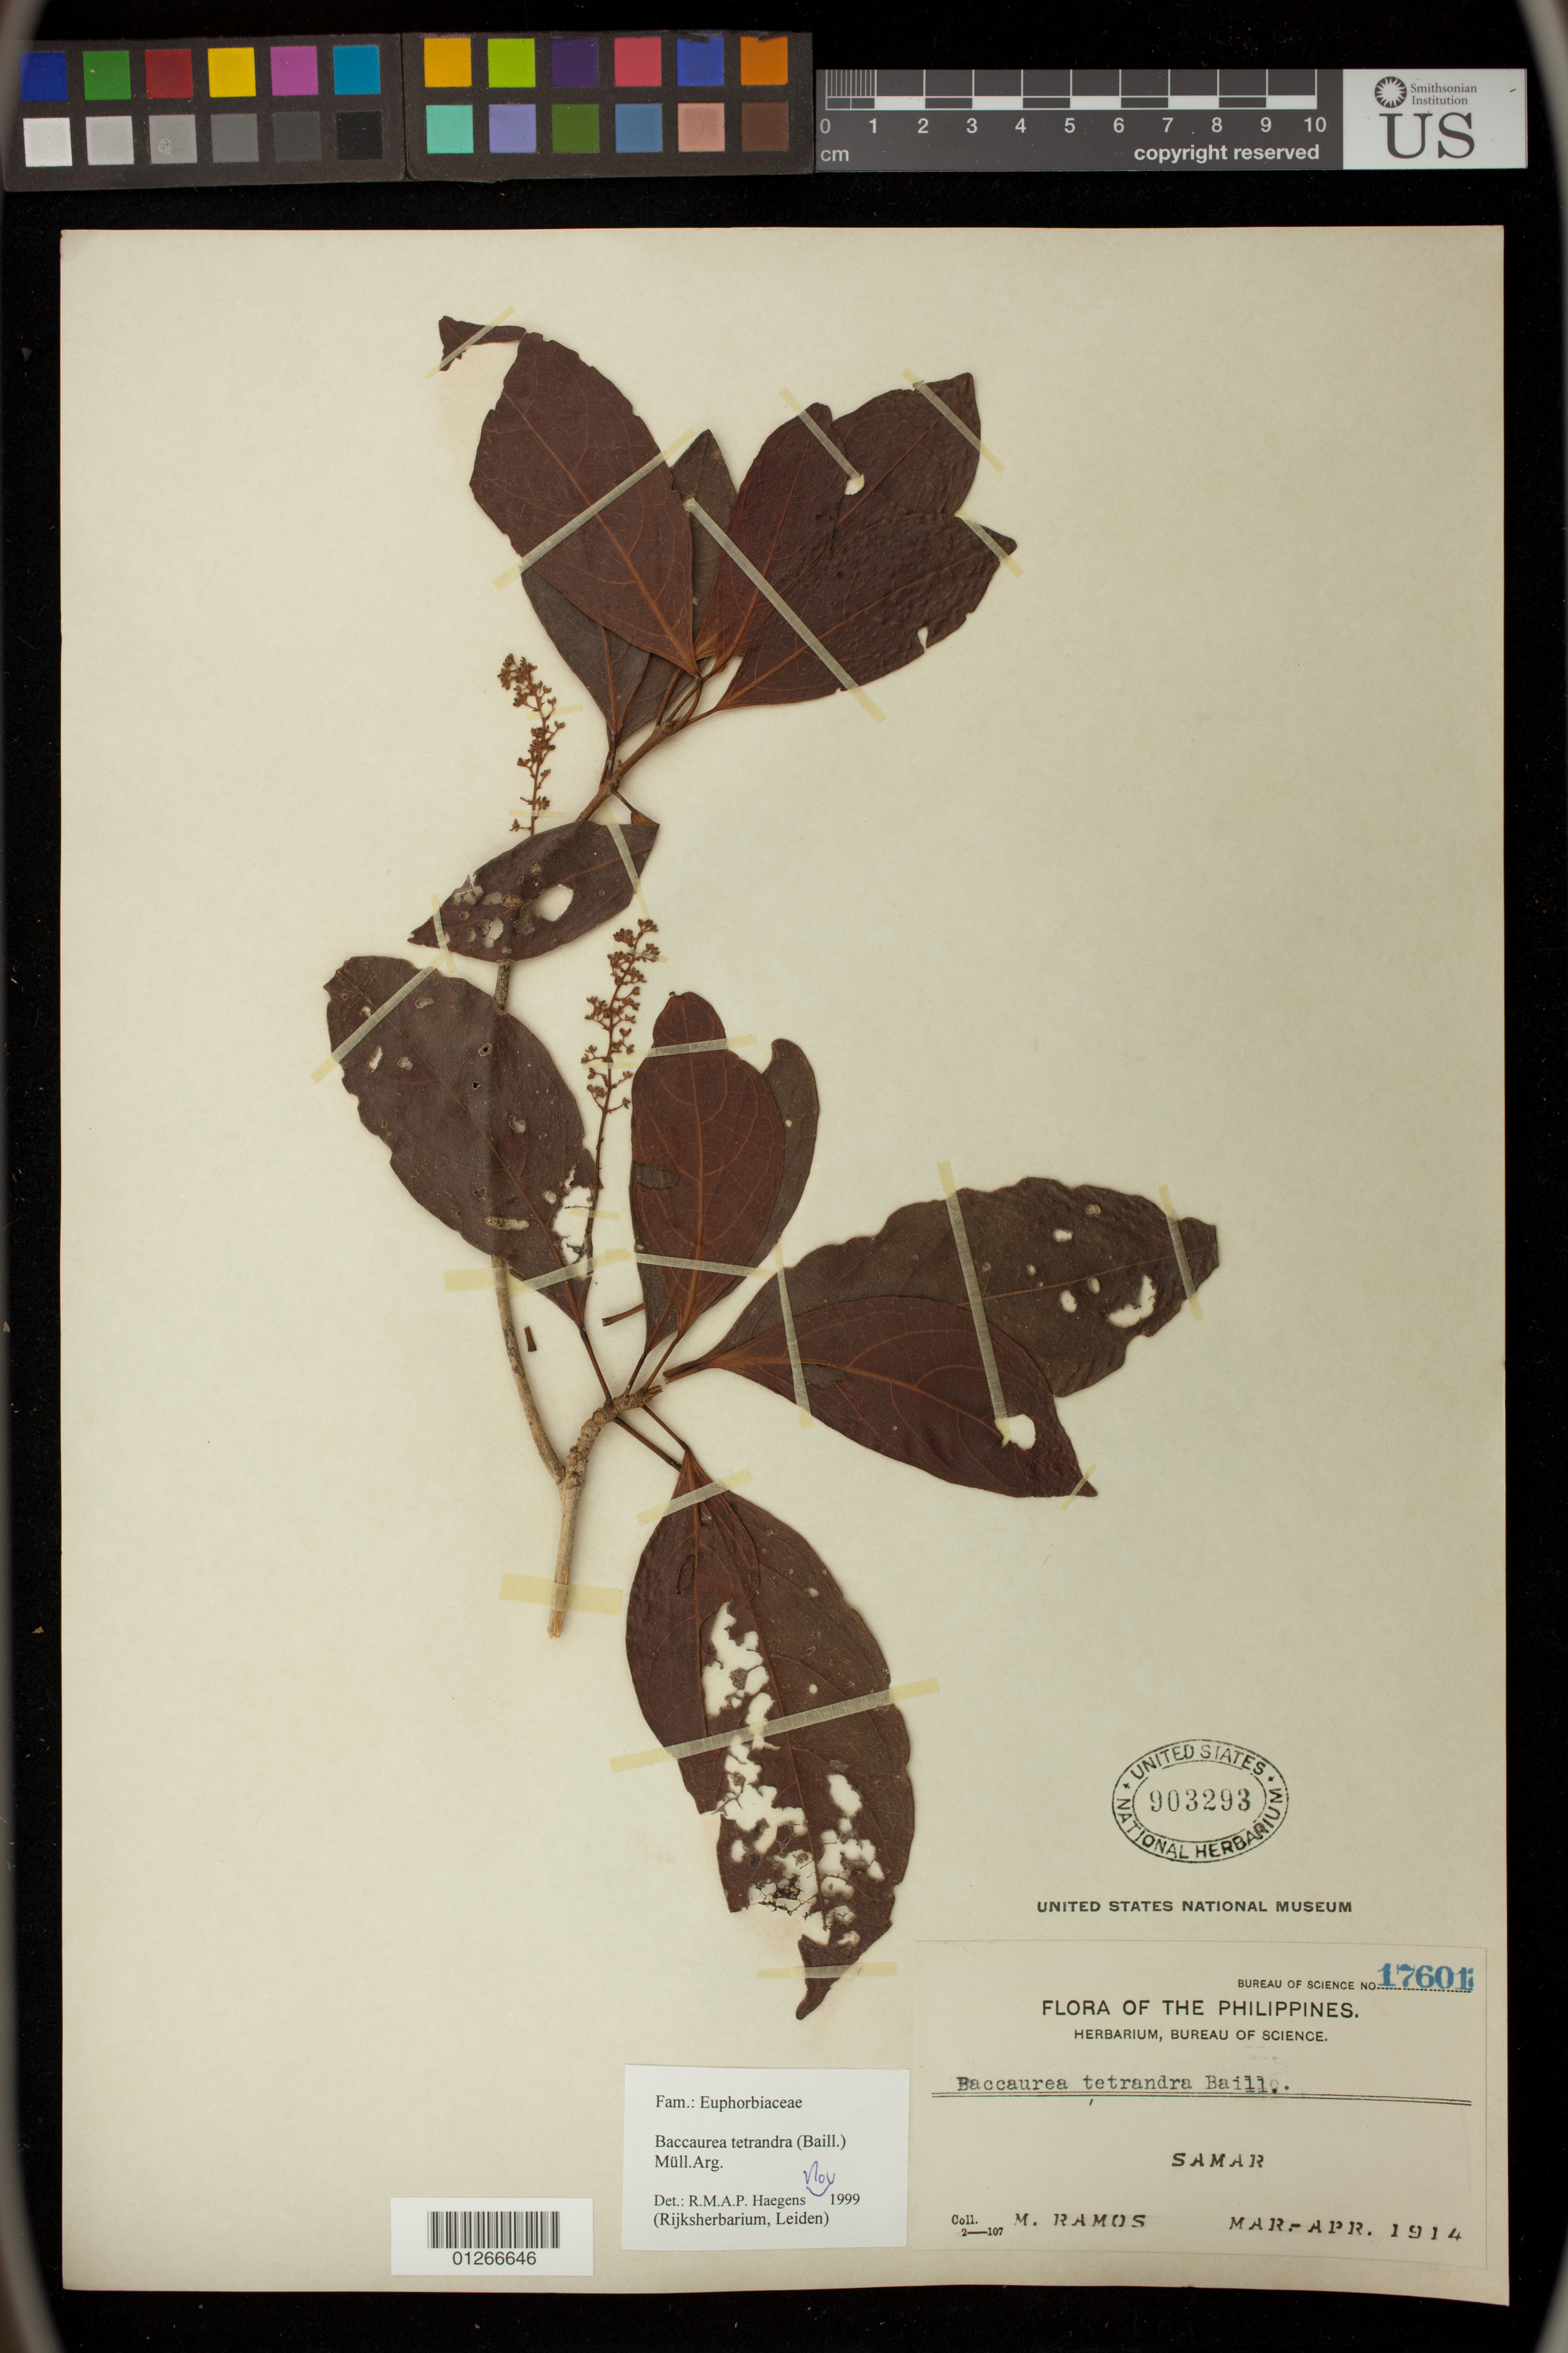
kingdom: Plantae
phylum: Tracheophyta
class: Magnoliopsida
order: Malpighiales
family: Phyllanthaceae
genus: Baccaurea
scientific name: Baccaurea tetrandra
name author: (Baill.) Müll. Arg.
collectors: M. Ramos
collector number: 17601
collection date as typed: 1914-03/1914-04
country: Philippines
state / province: Eastern Visayas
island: Samar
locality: Samar